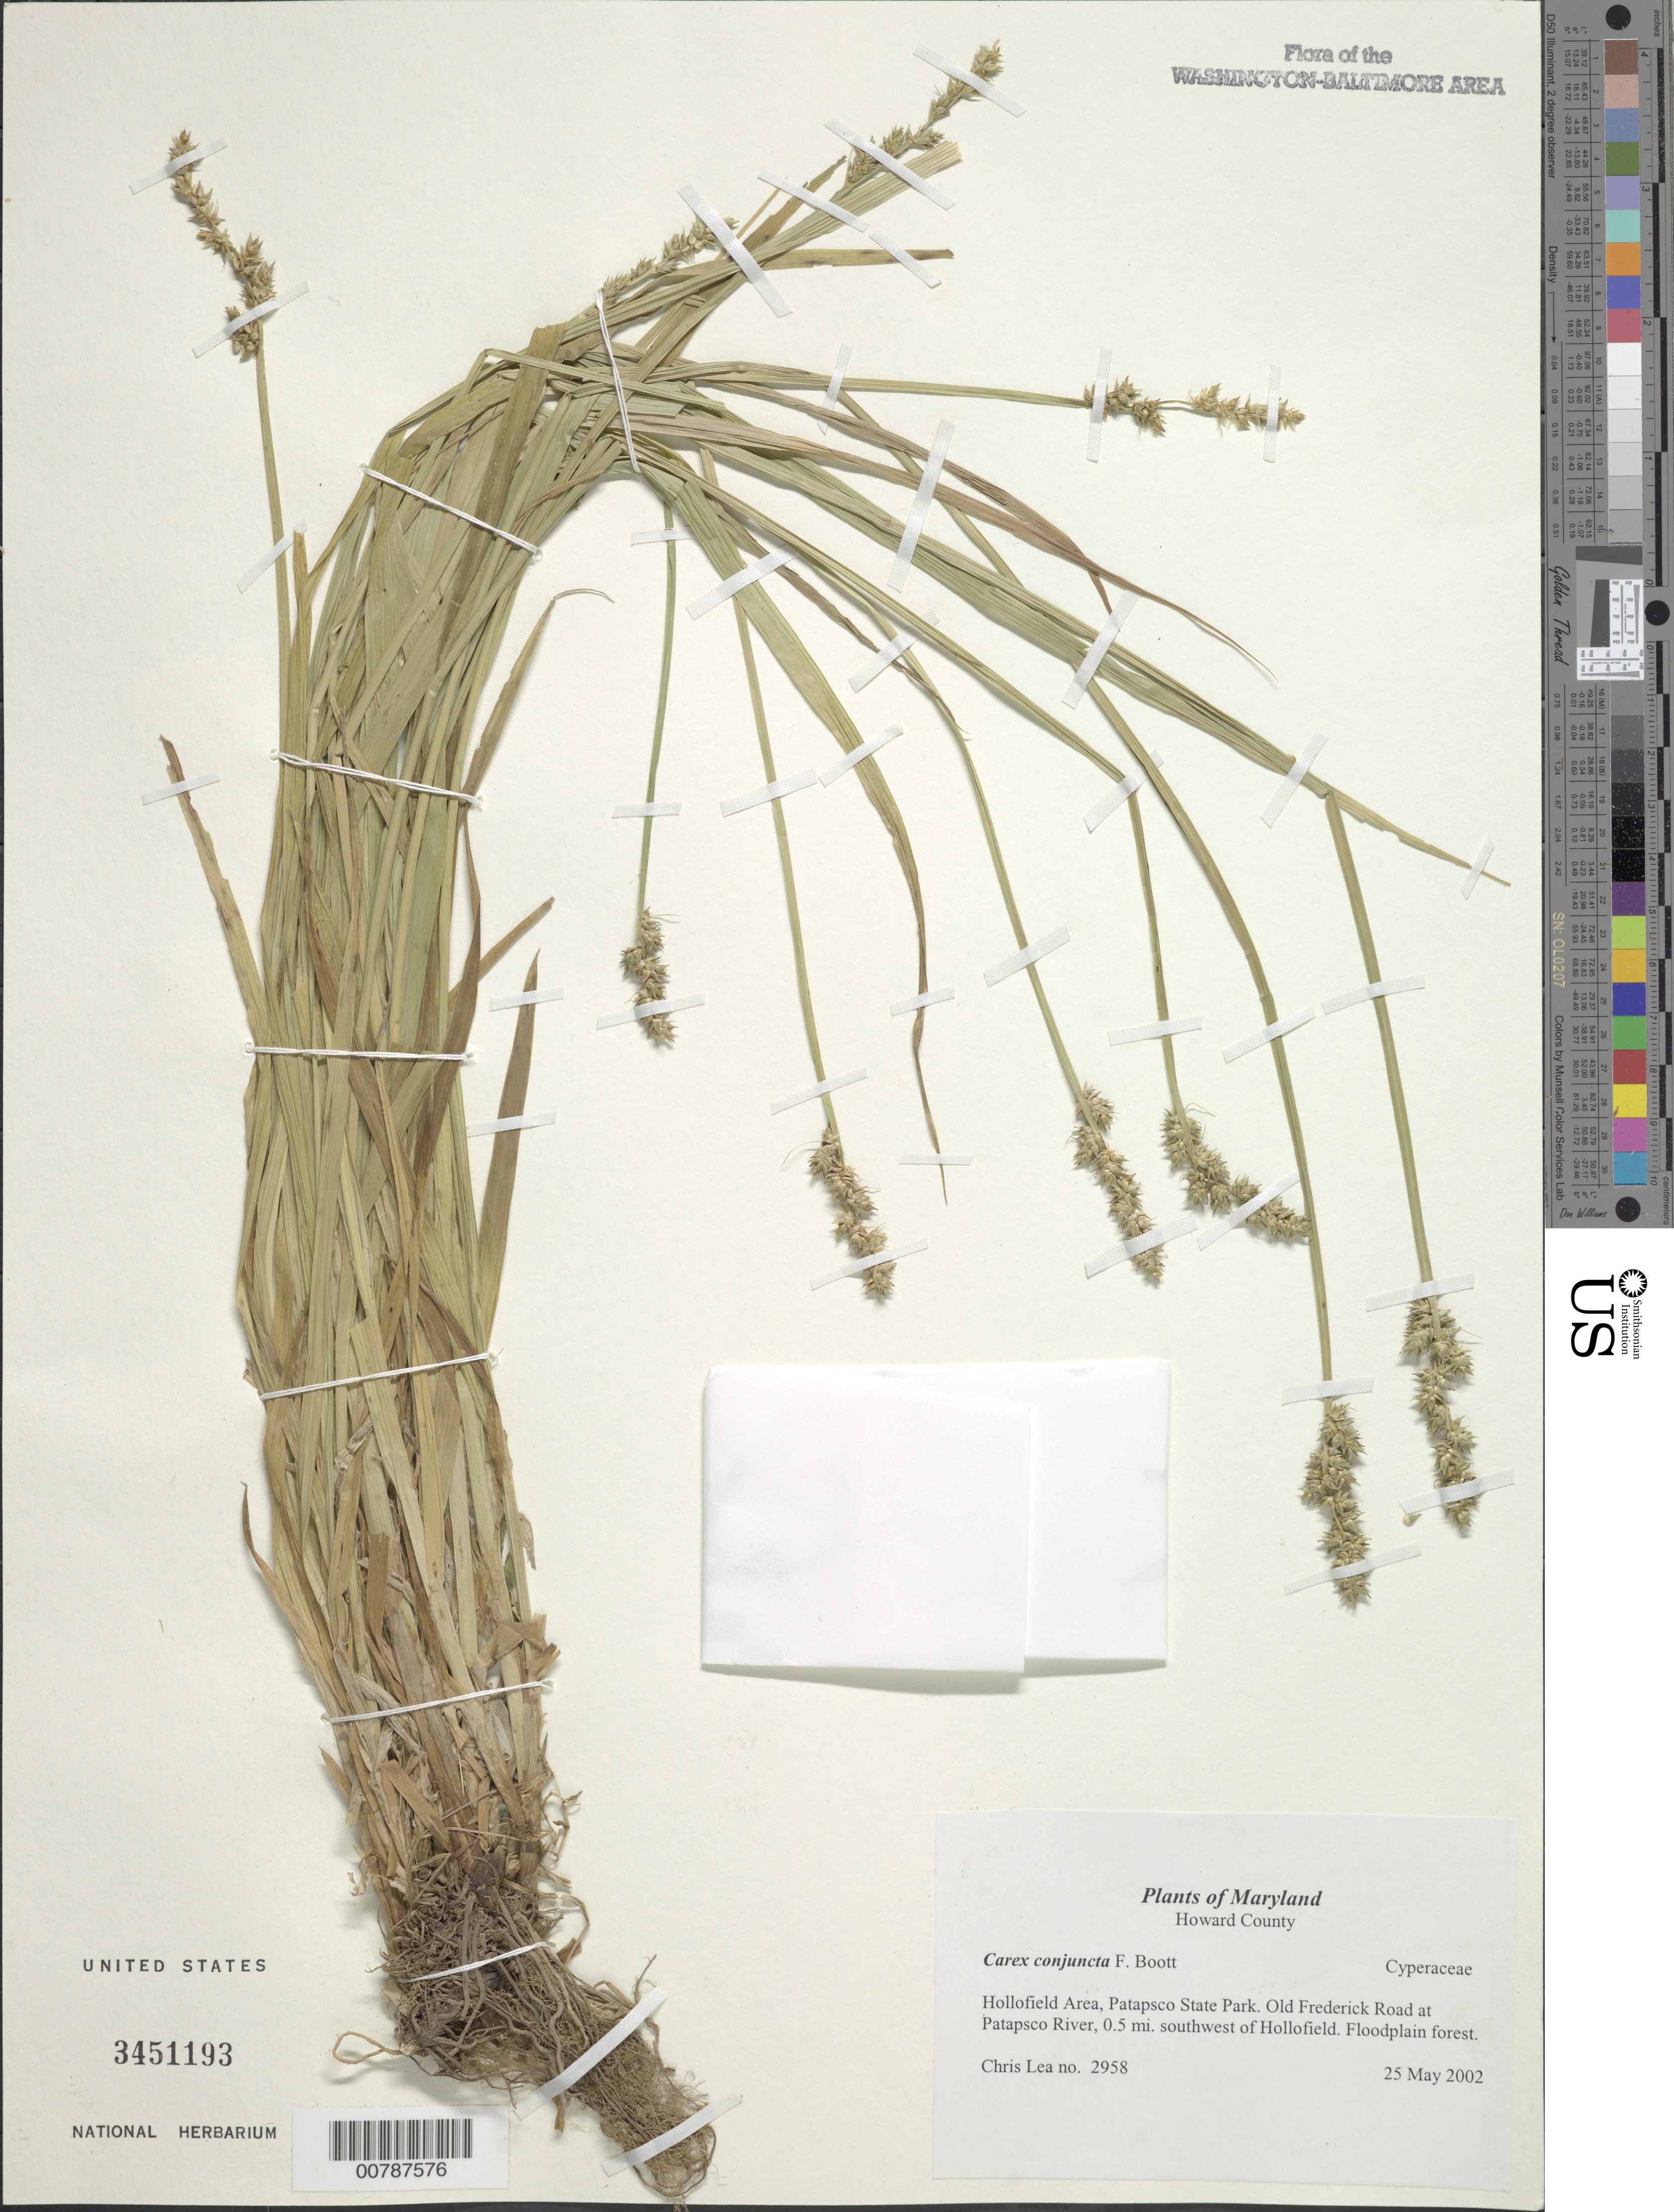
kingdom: Plantae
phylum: Tracheophyta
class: Liliopsida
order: Poales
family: Cyperaceae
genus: Carex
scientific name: Carex conjuncta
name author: Boott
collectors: C. Lea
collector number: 2958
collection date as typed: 25 May 2002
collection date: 2002-05-25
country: United States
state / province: Maryland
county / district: Howard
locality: Hollofield Area, Patapsco State Park, Old Frederick Road at Patapsco River, 0.5 mi. southwest of Hollofield.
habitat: Floodplain forest.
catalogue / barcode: US 3451193